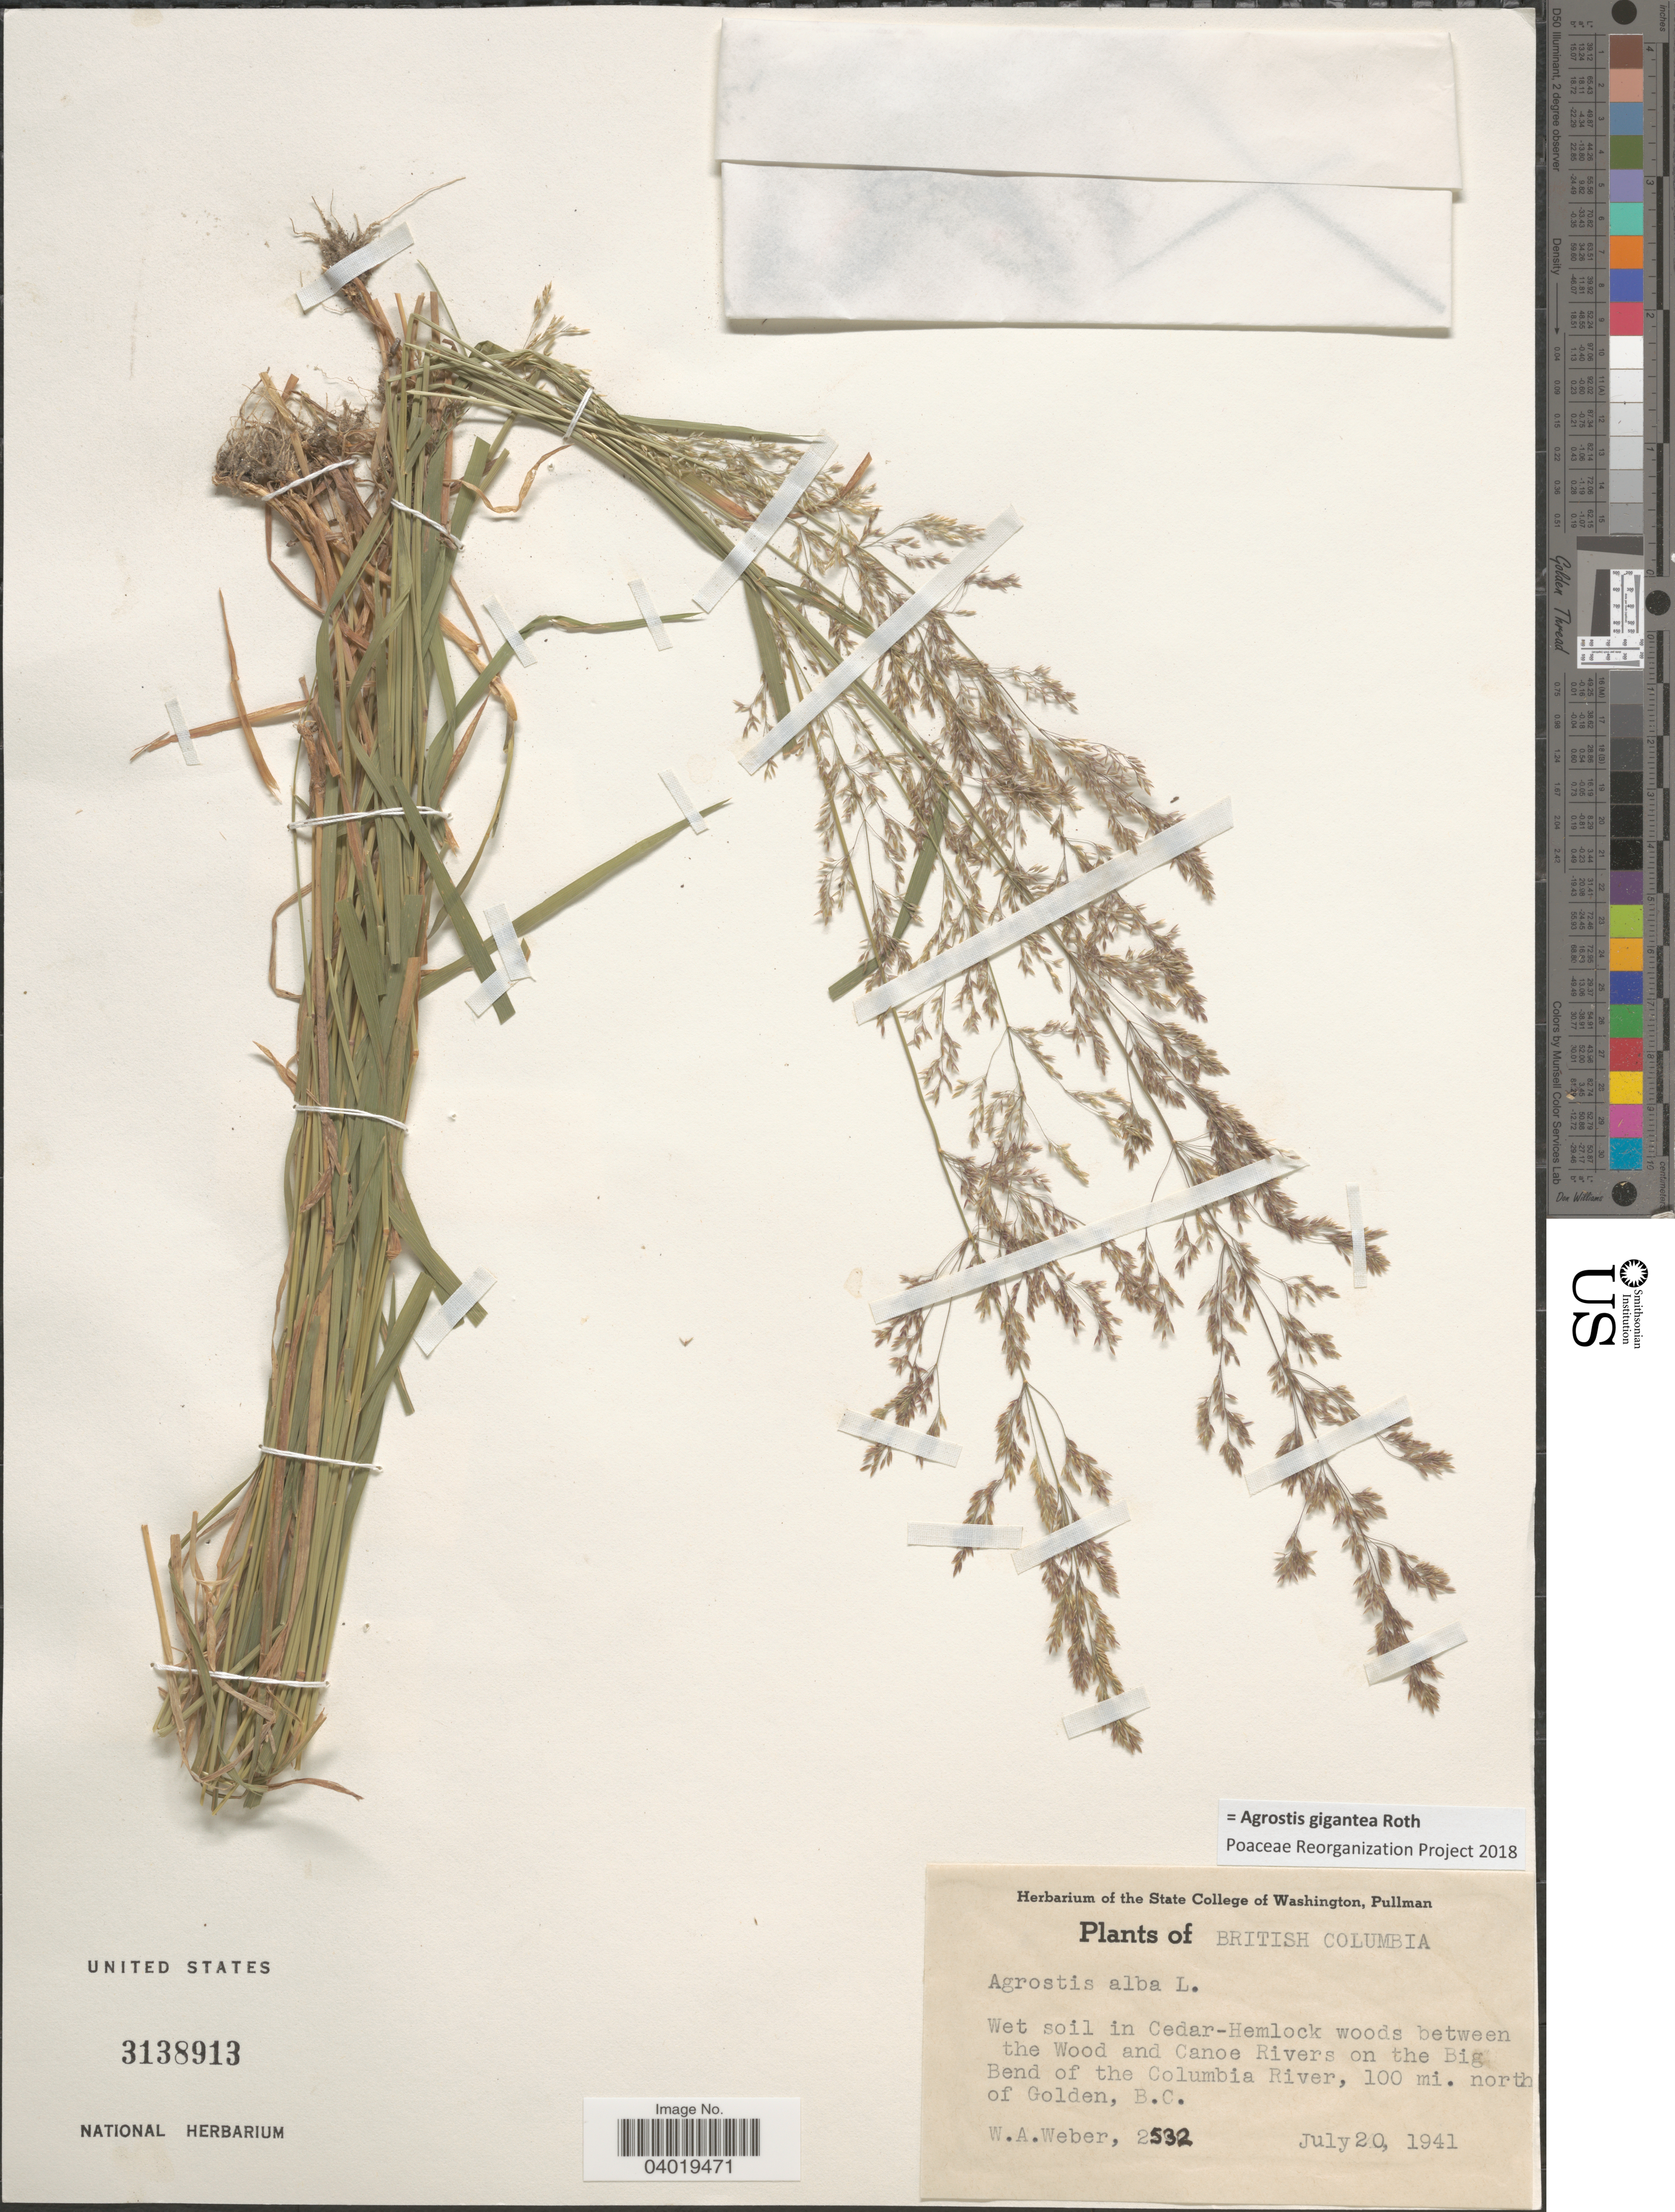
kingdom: Plantae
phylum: Tracheophyta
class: Liliopsida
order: Poales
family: Poaceae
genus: Agrostis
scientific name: Agrostis gigantea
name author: Roth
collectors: W. A. Weber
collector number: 2532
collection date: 1941-07-20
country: Canada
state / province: British Columbia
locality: Wet soil in Cedar-Hemlock woods between the Wood and Canoe Rivers on the Big Bend of the Columbia River, 100 mi. north of Golden.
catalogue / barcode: US 3138913